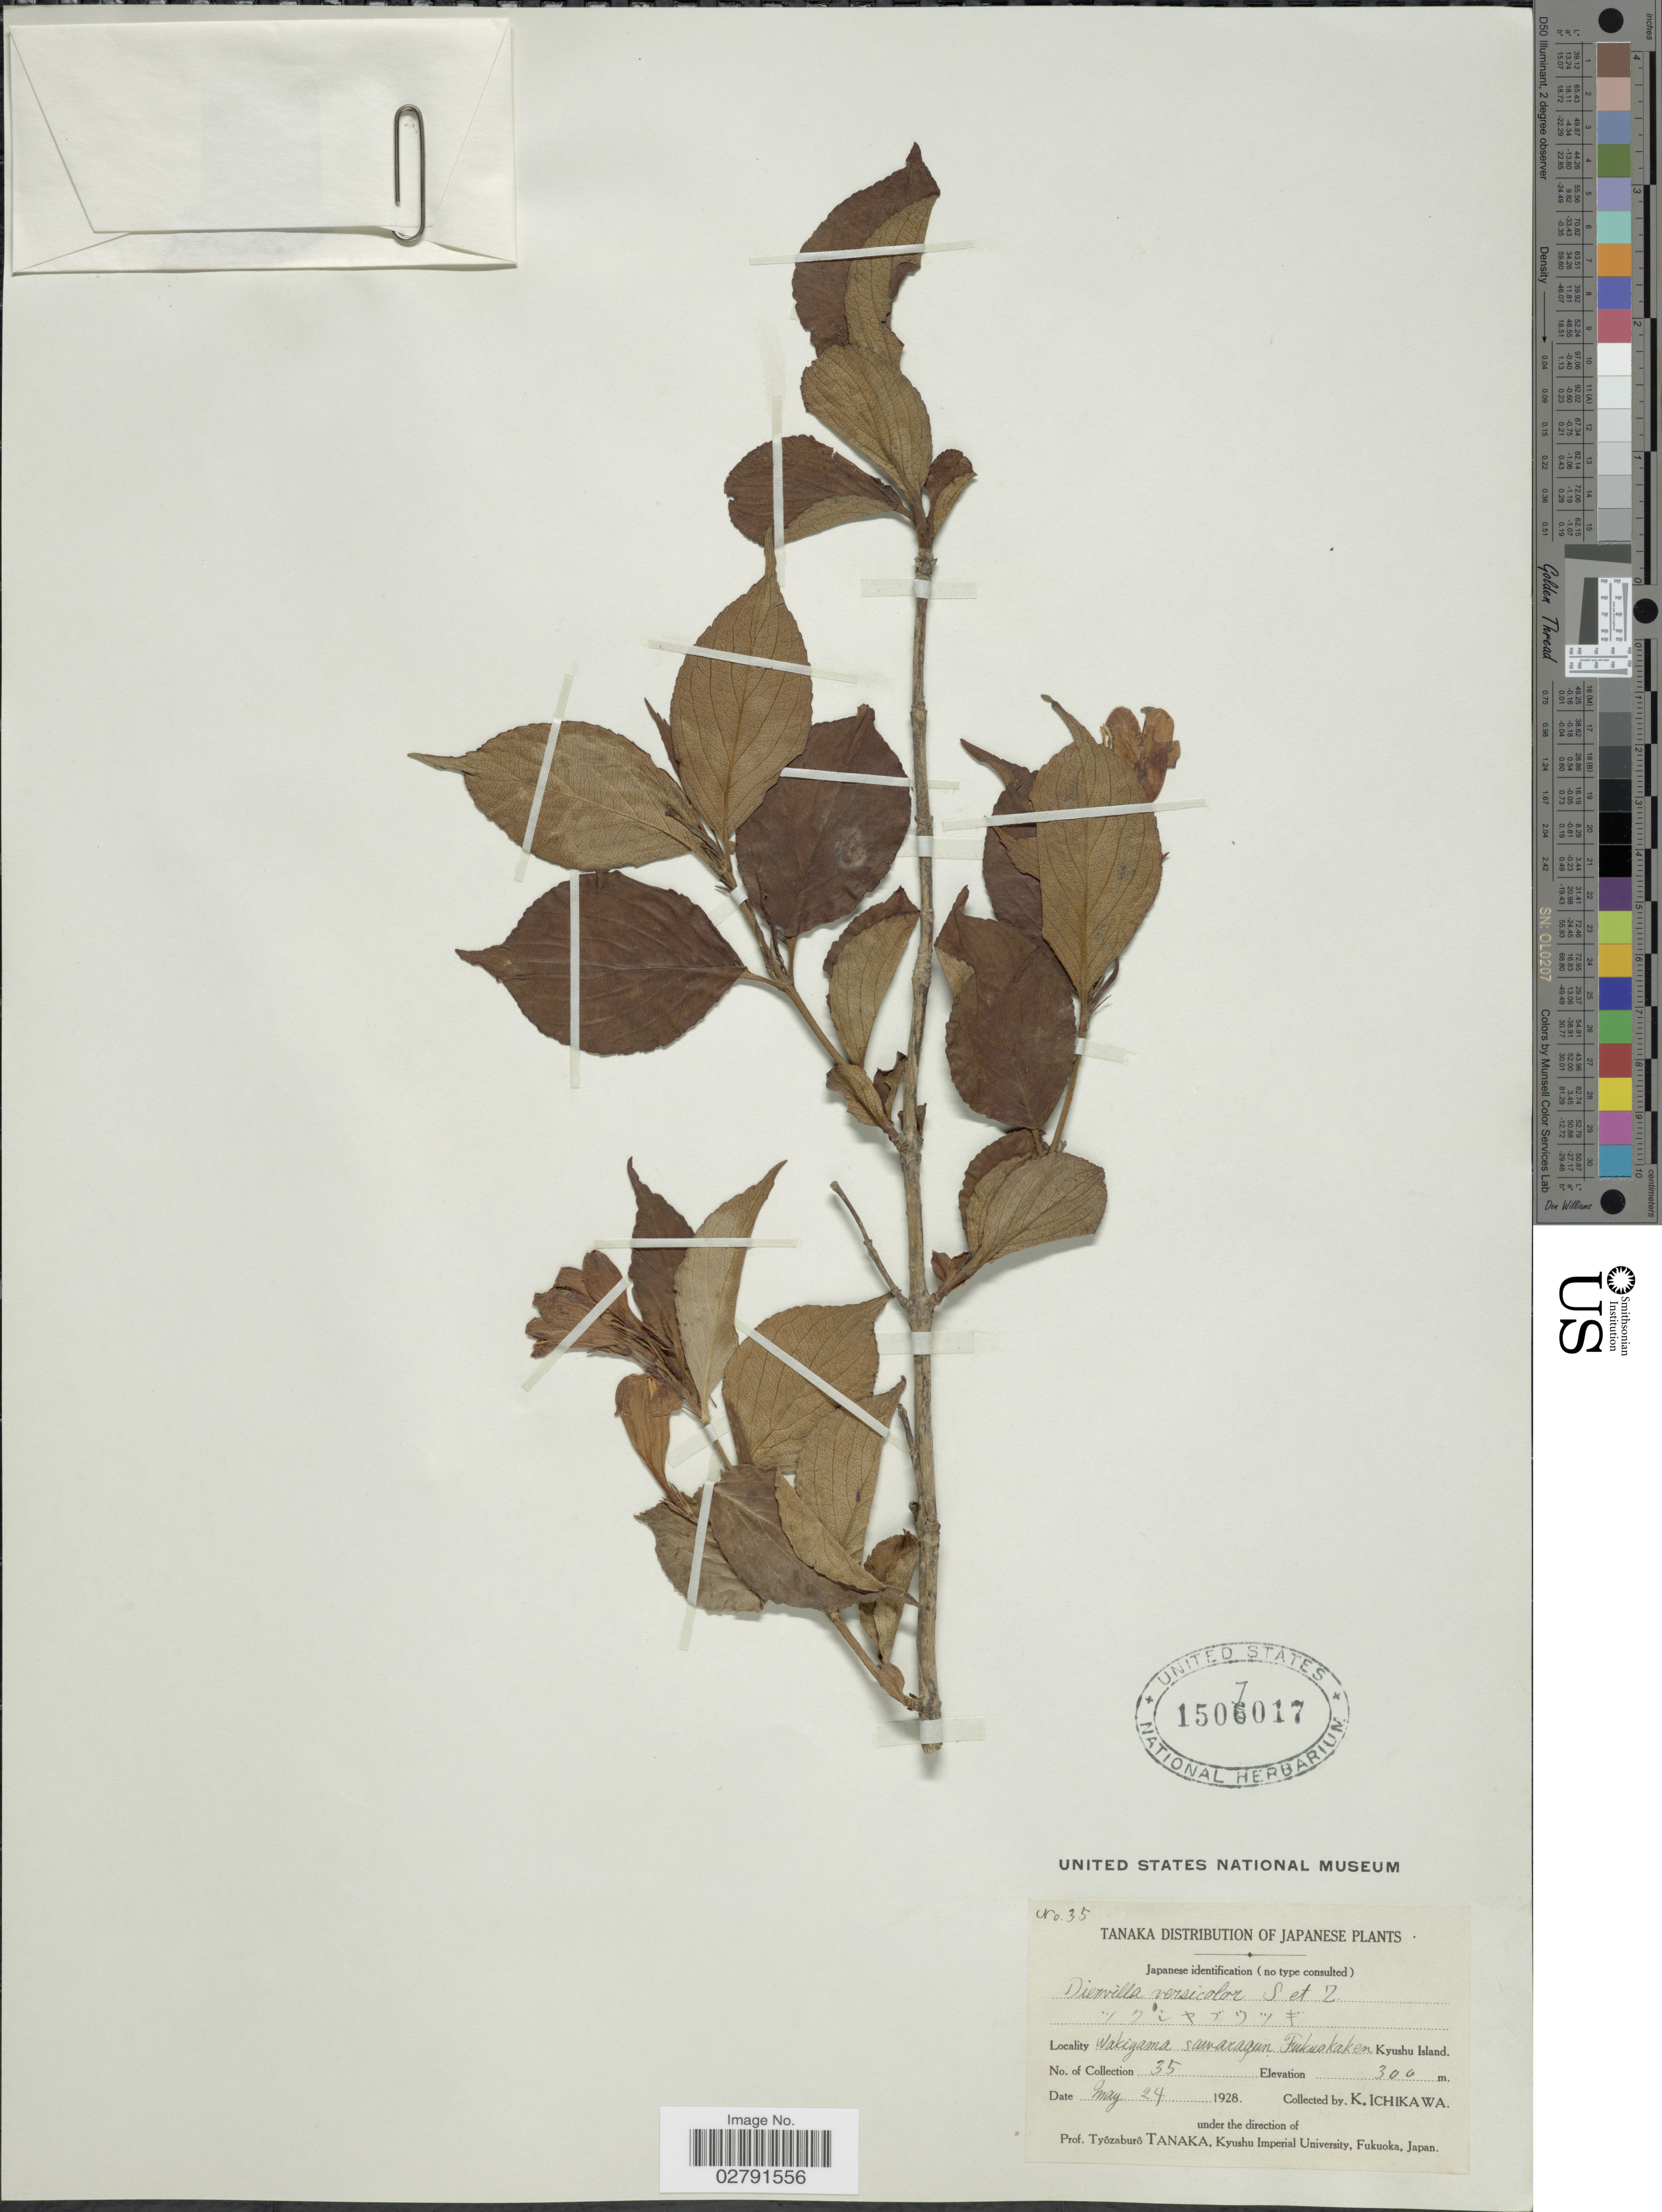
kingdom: Plantae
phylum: Tracheophyta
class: Magnoliopsida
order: Dipsacales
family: Caprifoliaceae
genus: Diervilla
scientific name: Diervilla versicolor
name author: Siebold & Zucc.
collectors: K. Ichikawa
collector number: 35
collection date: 1928-05-24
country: Japan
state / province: Hukuoka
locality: Wakiyama Samaragun Fukuokaken, Kyushu Island.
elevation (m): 300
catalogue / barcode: US 1507017